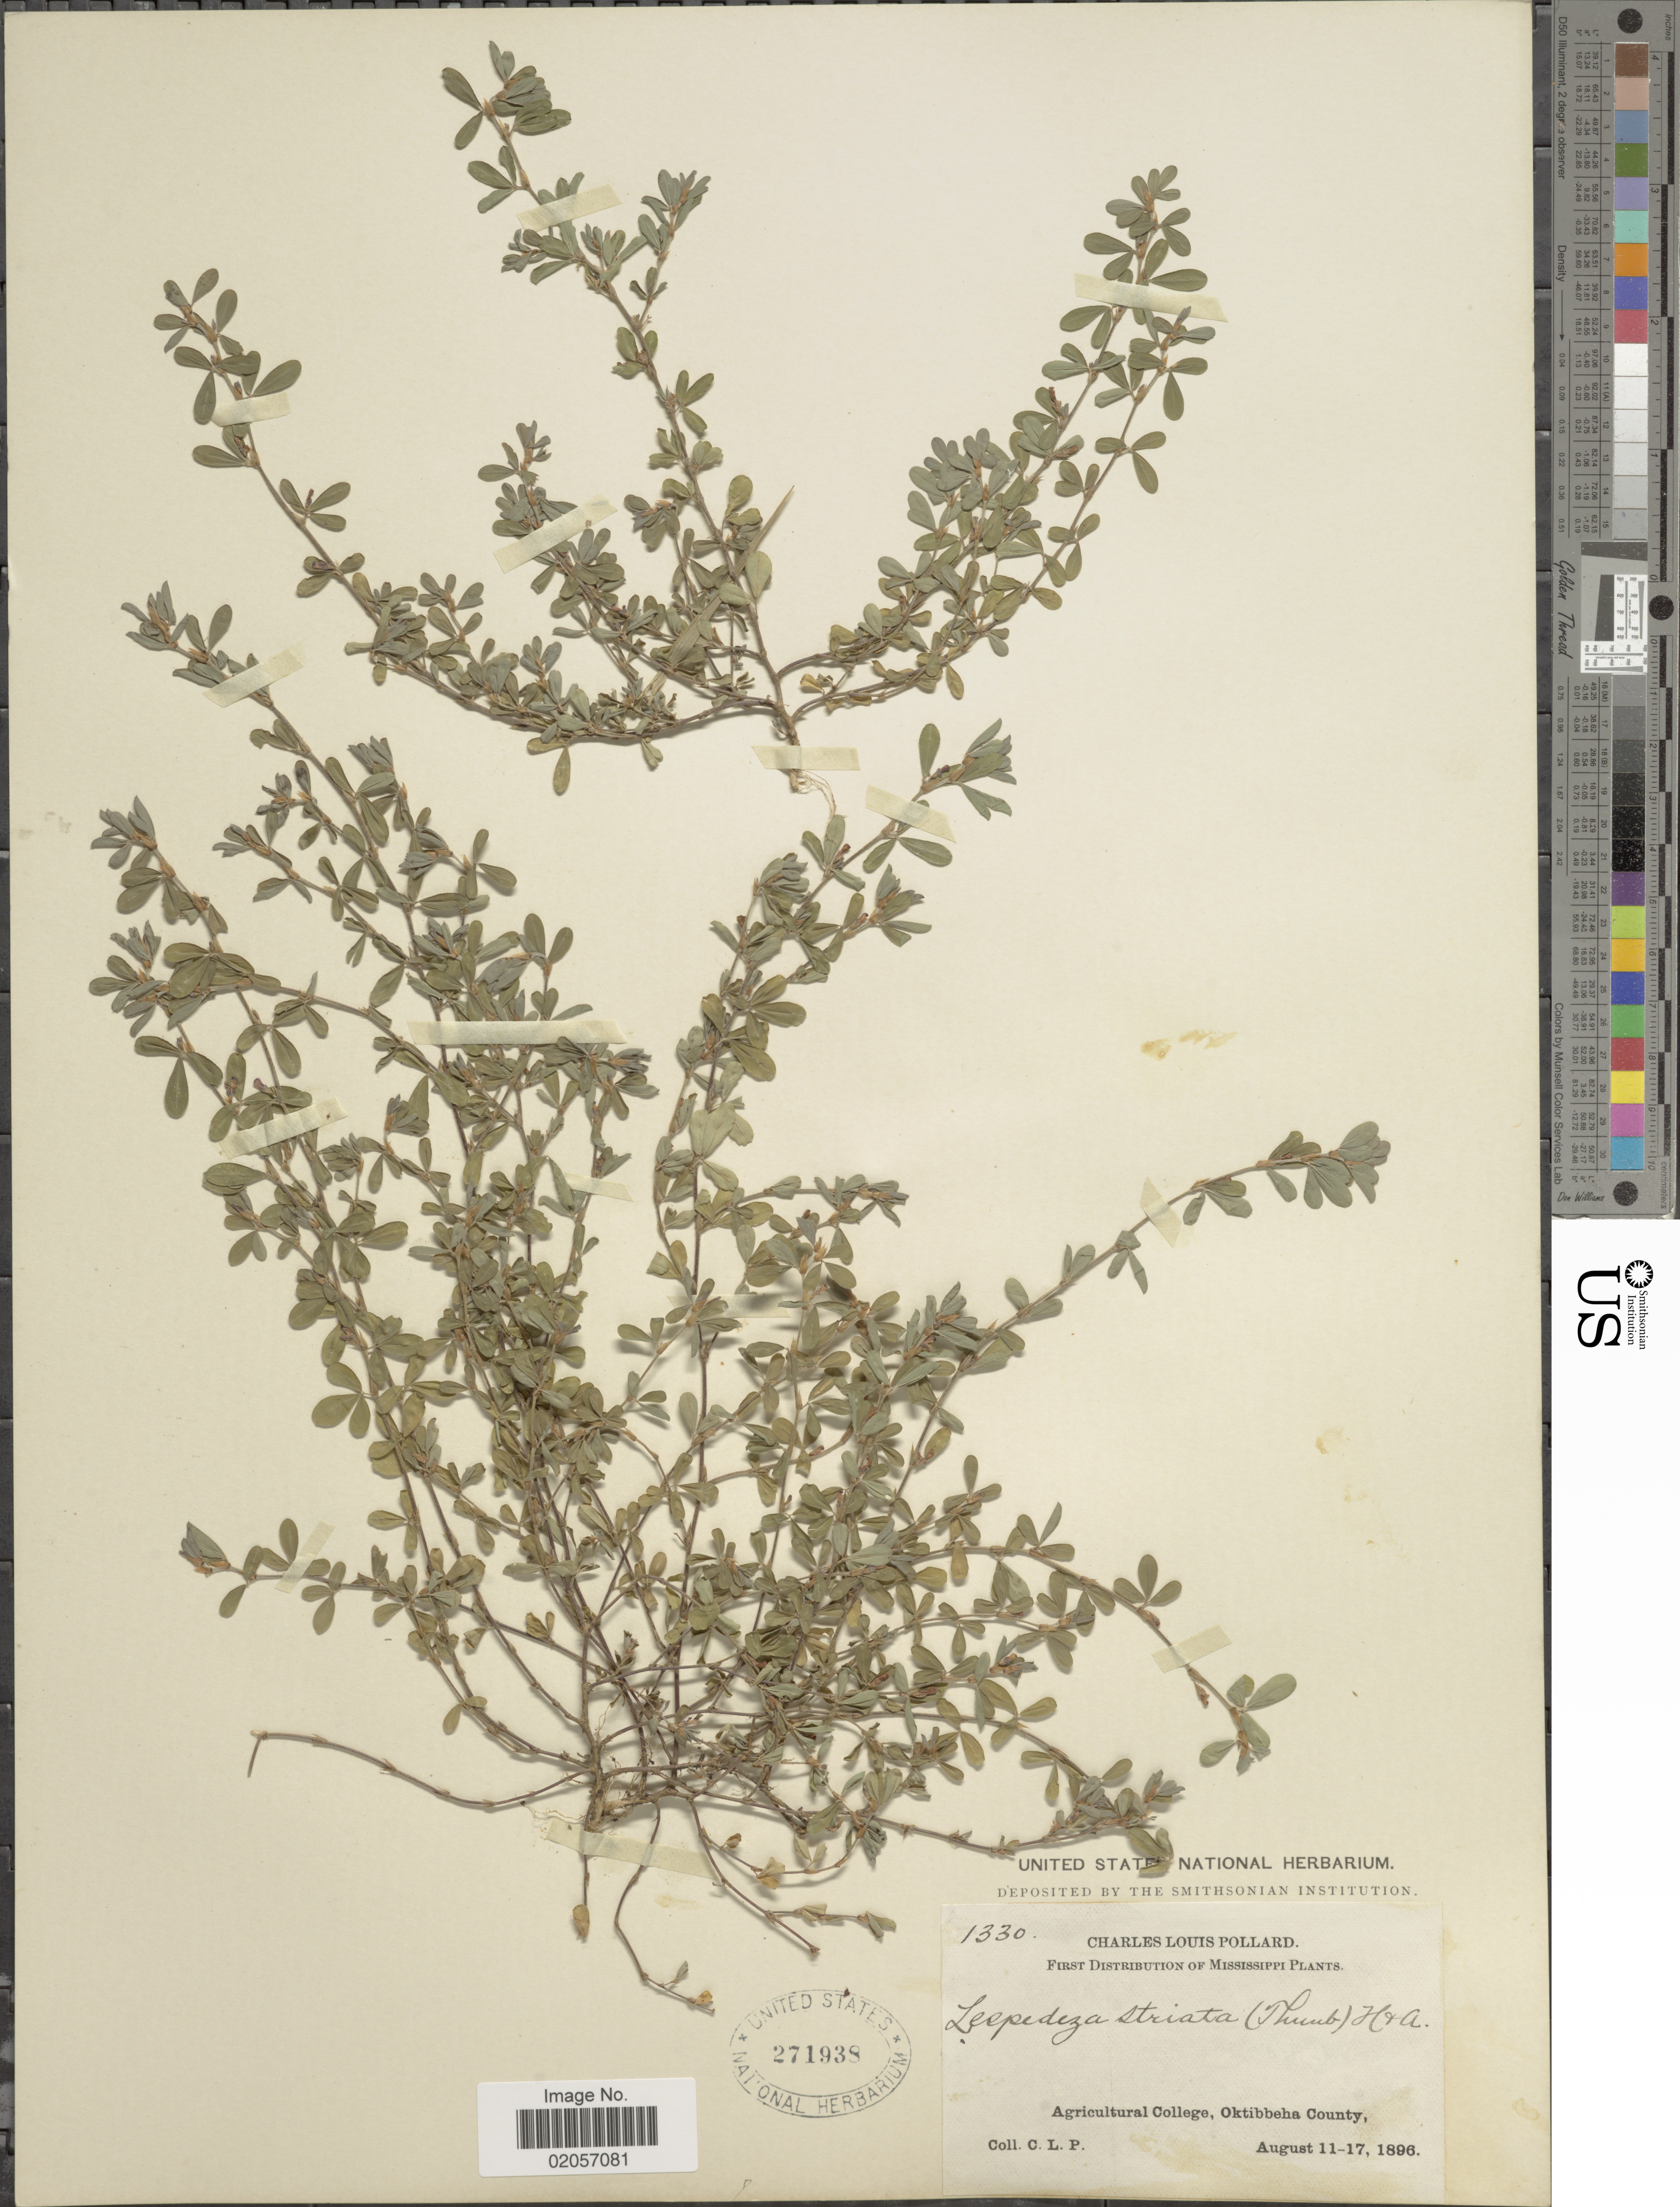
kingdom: Plantae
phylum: Tracheophyta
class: Magnoliopsida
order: Fabales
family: Fabaceae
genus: Kummerowia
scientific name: Kummerowia striata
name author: (Thunb.) Schindl.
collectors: C. L. Pollard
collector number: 1330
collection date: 1896-08-11/1896-08-17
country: United States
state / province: Mississippi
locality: Agricultural College, Oktibbeha County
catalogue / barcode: US 271938